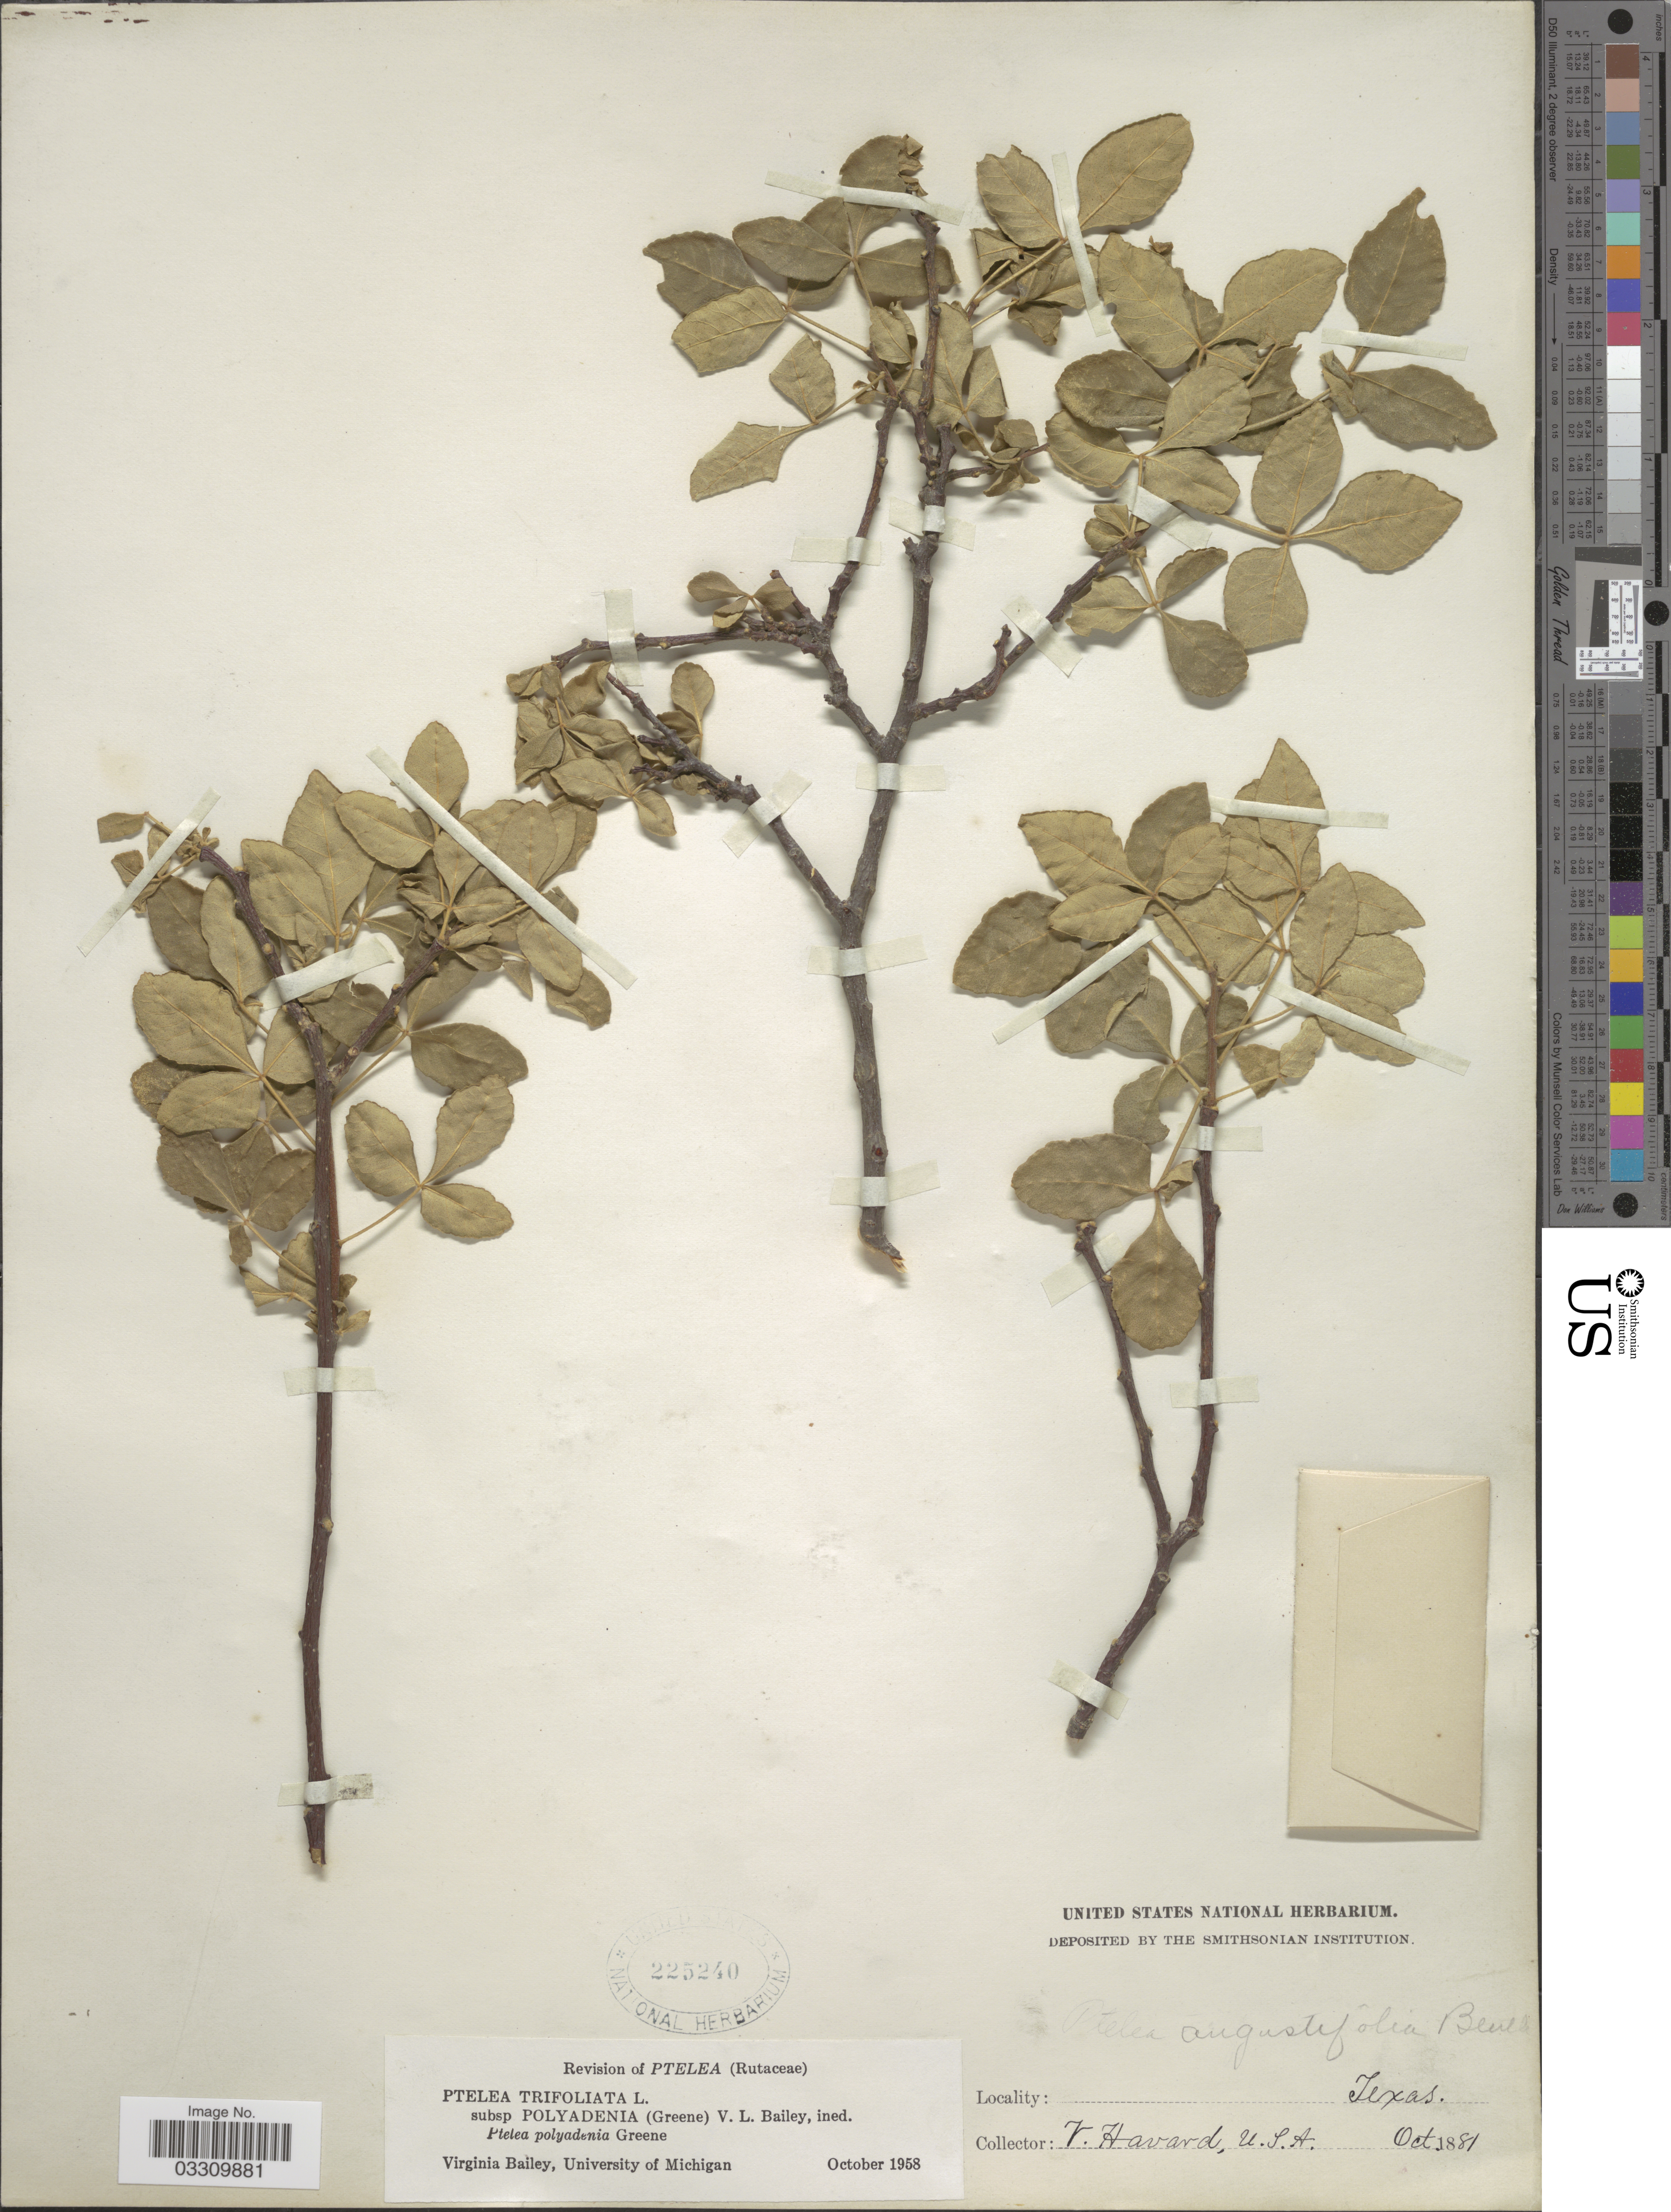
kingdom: Plantae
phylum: Tracheophyta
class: Magnoliopsida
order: Sapindales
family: Rutaceae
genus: Ptelea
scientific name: Ptelea trifoliata subsp. polyadenia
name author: (Greene) V. L. Bailey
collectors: V. Havard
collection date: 1881-10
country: United States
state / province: Texas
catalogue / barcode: US 225240